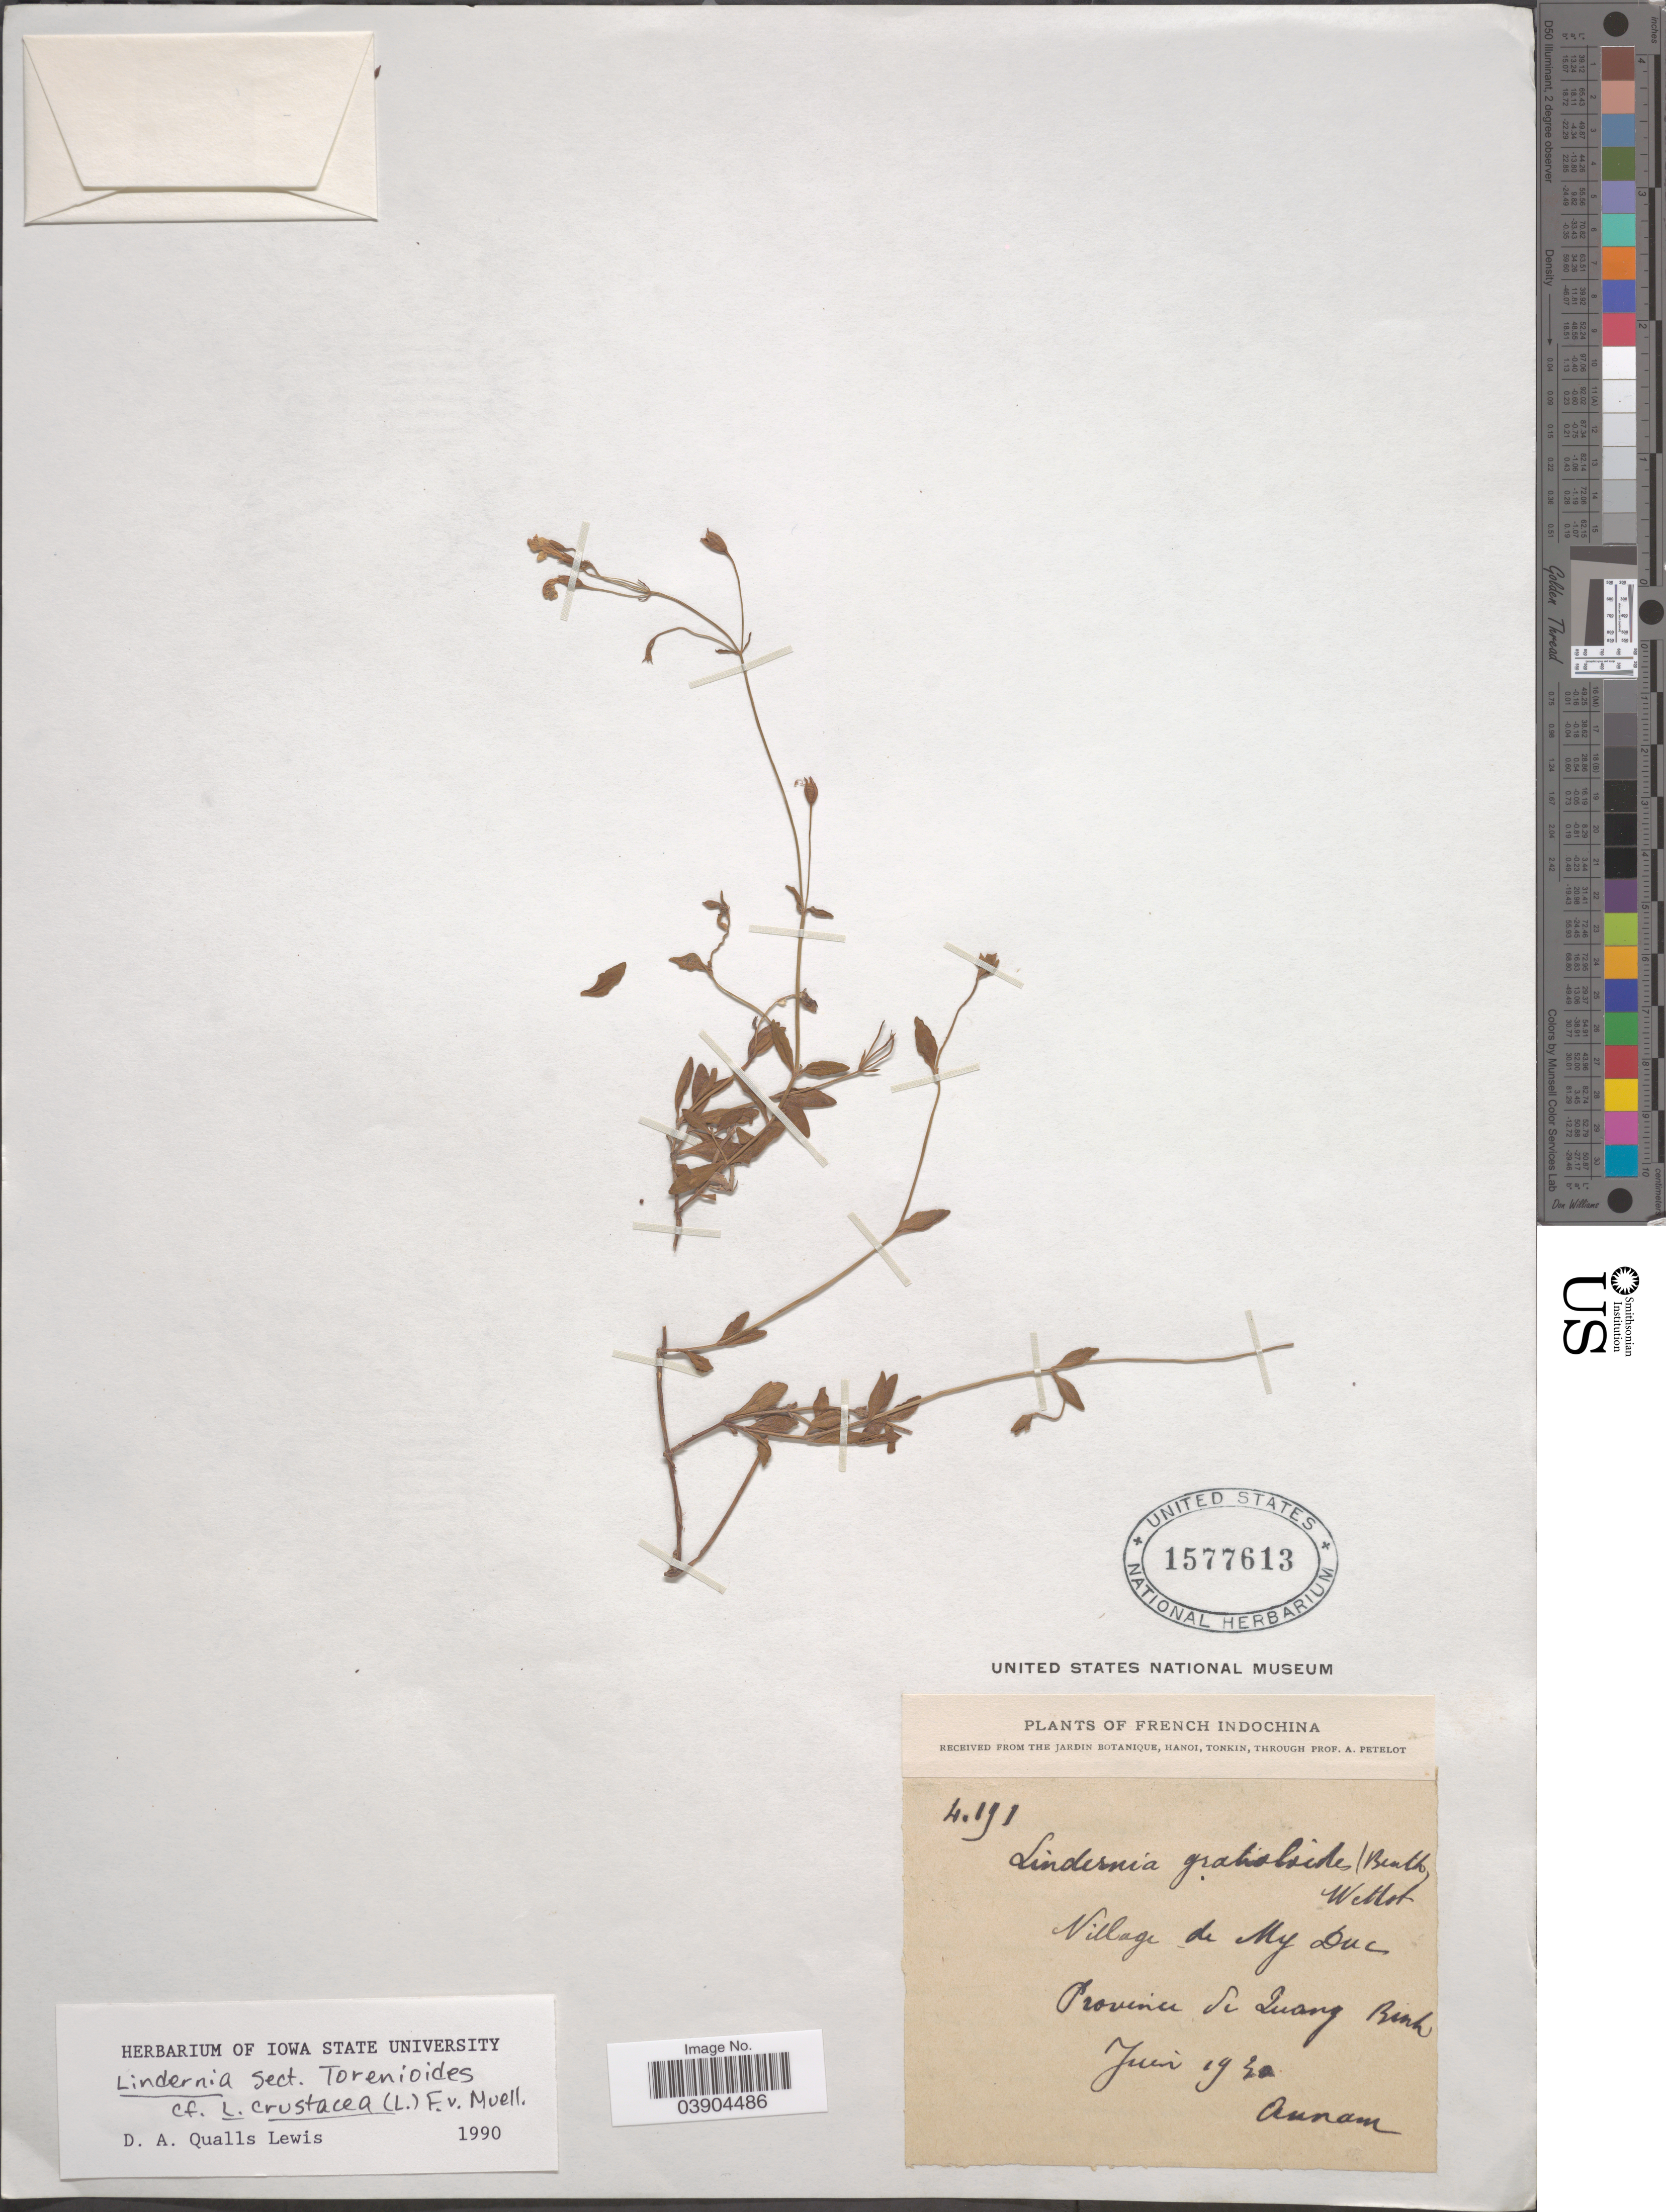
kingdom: Plantae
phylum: Tracheophyta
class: Magnoliopsida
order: Lamiales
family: Linderniaceae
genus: Lindernia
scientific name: Lindernia crustacea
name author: (L.) F. Muell.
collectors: A. Petelot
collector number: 4191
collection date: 1930-06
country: Vietnam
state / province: Quang Binh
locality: Village de My Duc. Province du Quang Binh.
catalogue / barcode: US 1577613